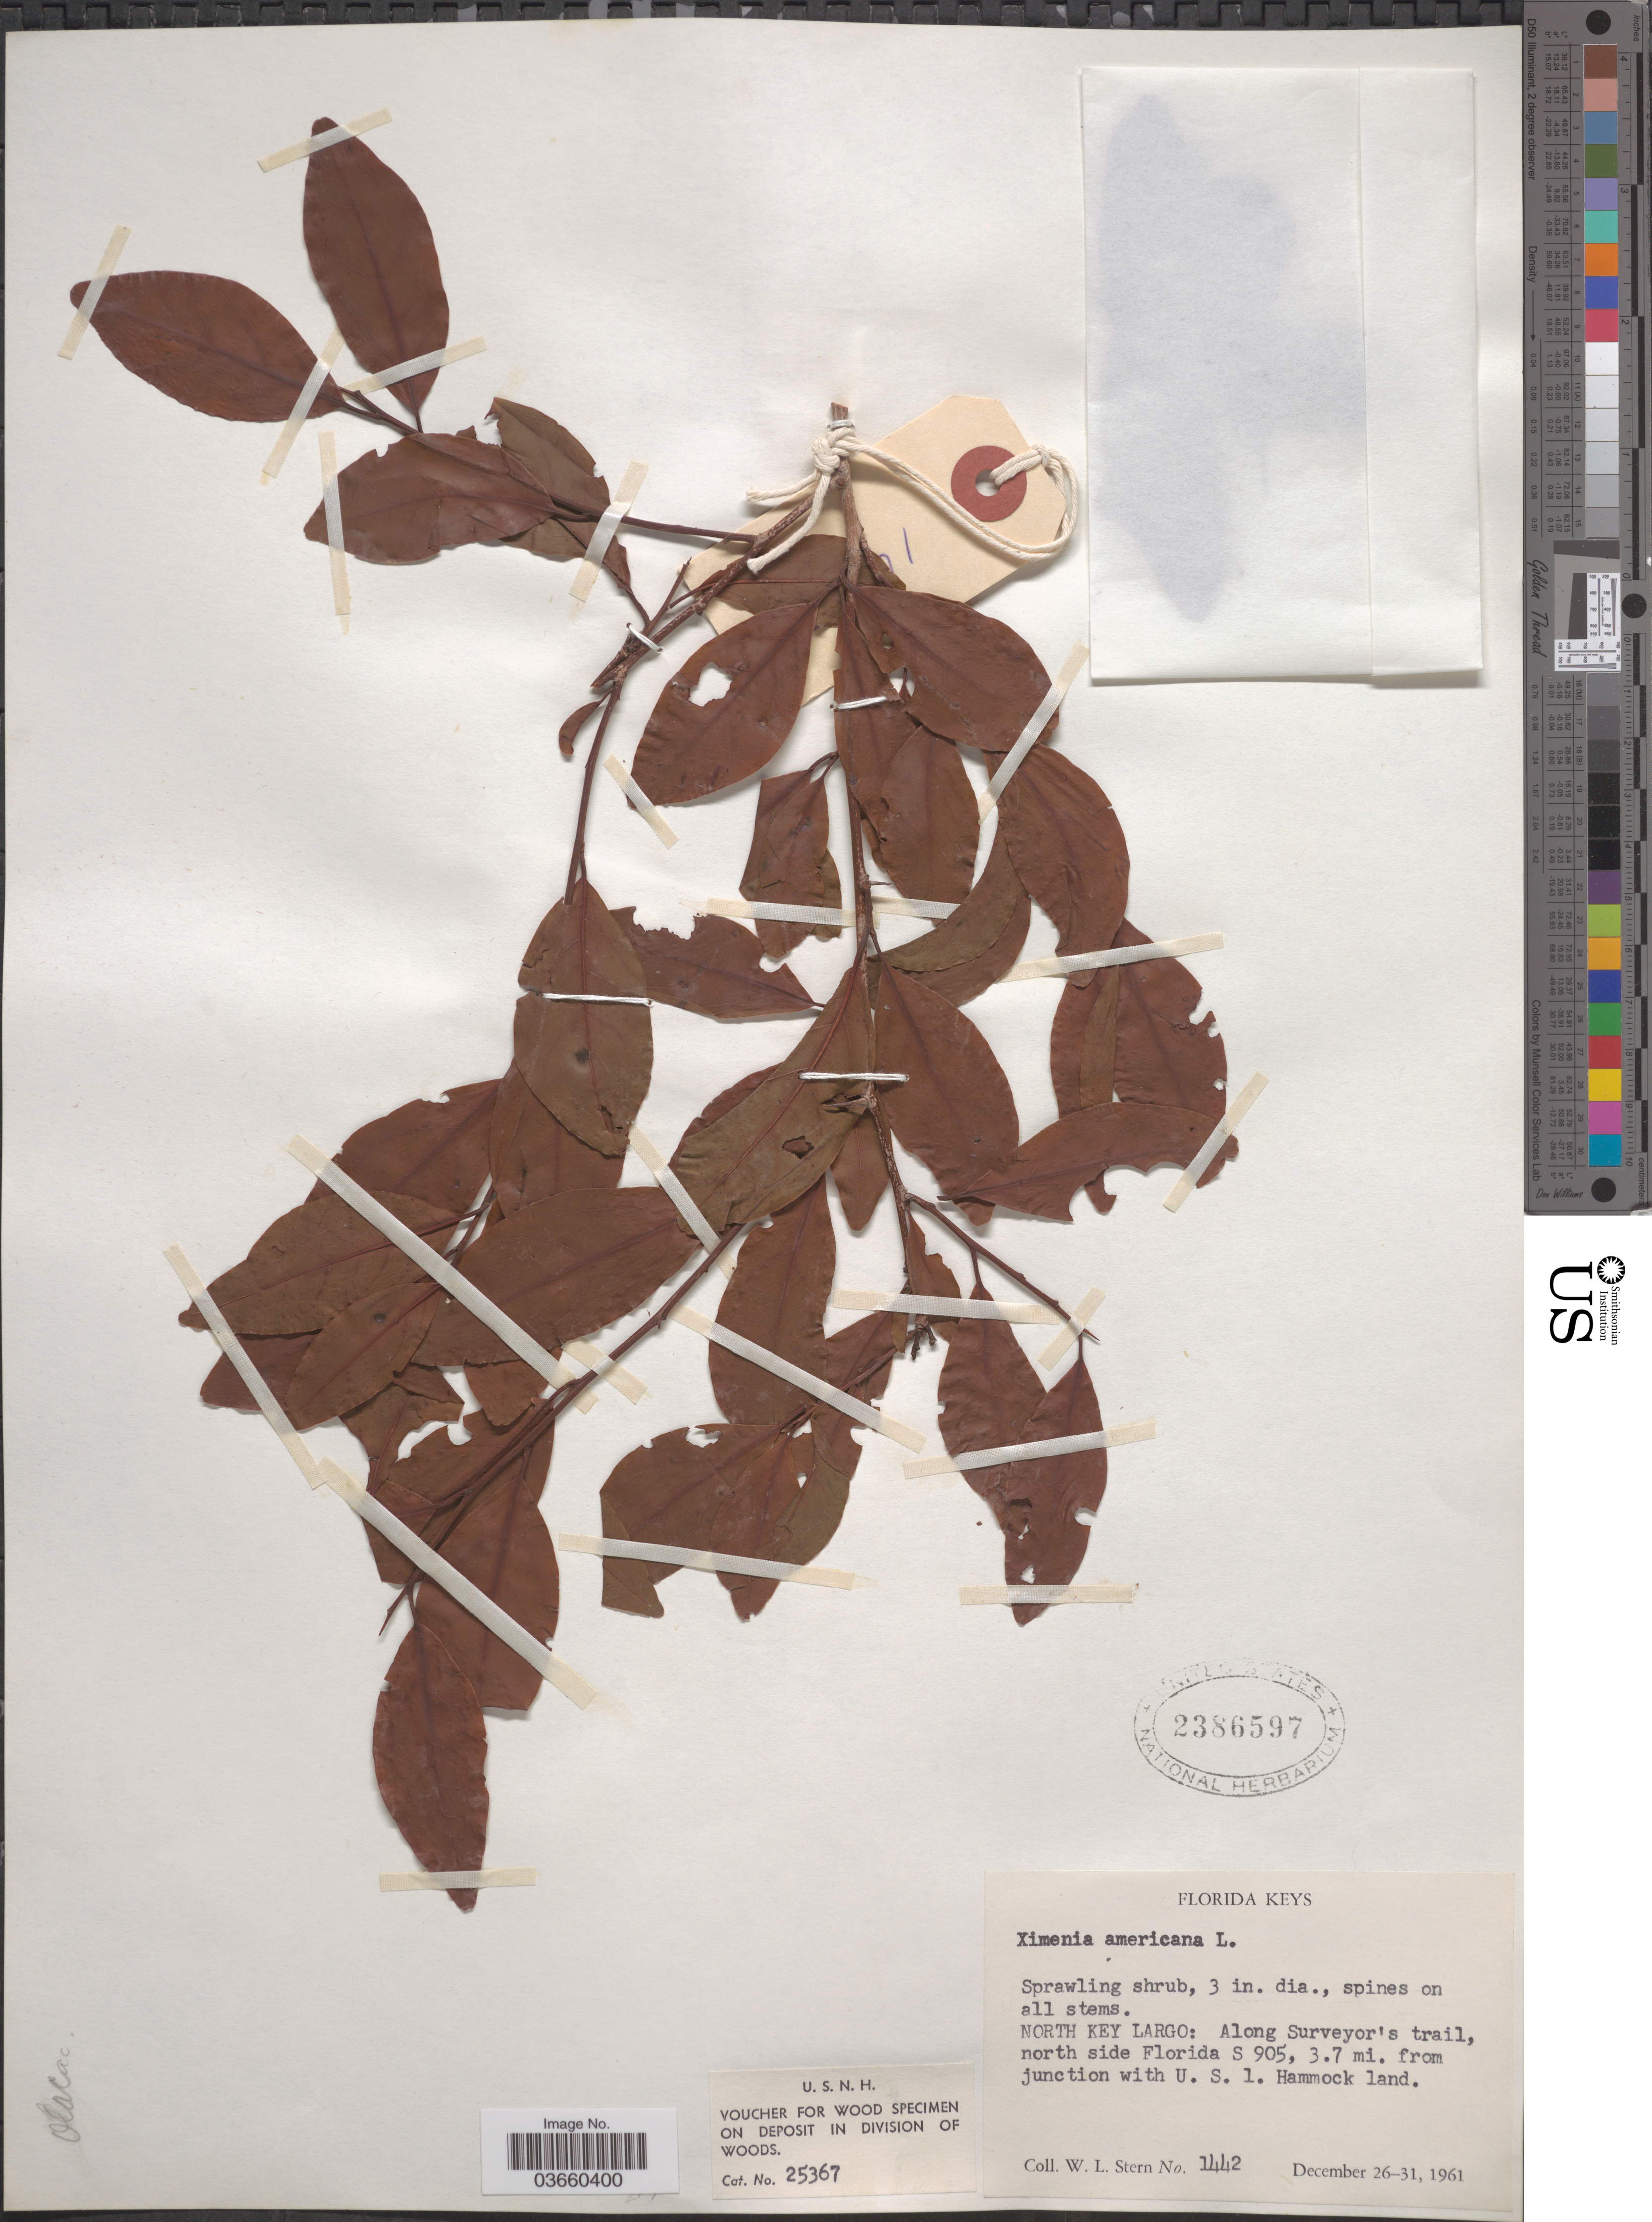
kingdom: Plantae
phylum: Tracheophyta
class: Magnoliopsida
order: Santalales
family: Ximeniaceae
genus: Ximenia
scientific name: Ximenia americana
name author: L.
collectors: W. L. Stern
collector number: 1442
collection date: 1961-12-26/1961-12-31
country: United States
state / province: Florida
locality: Florida Keys. North Key Largo: Along Surveyor's trail, north side Florida S 905, 3.7 mi. from junction with U.S. 1. Hammock land.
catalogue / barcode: US 2386597